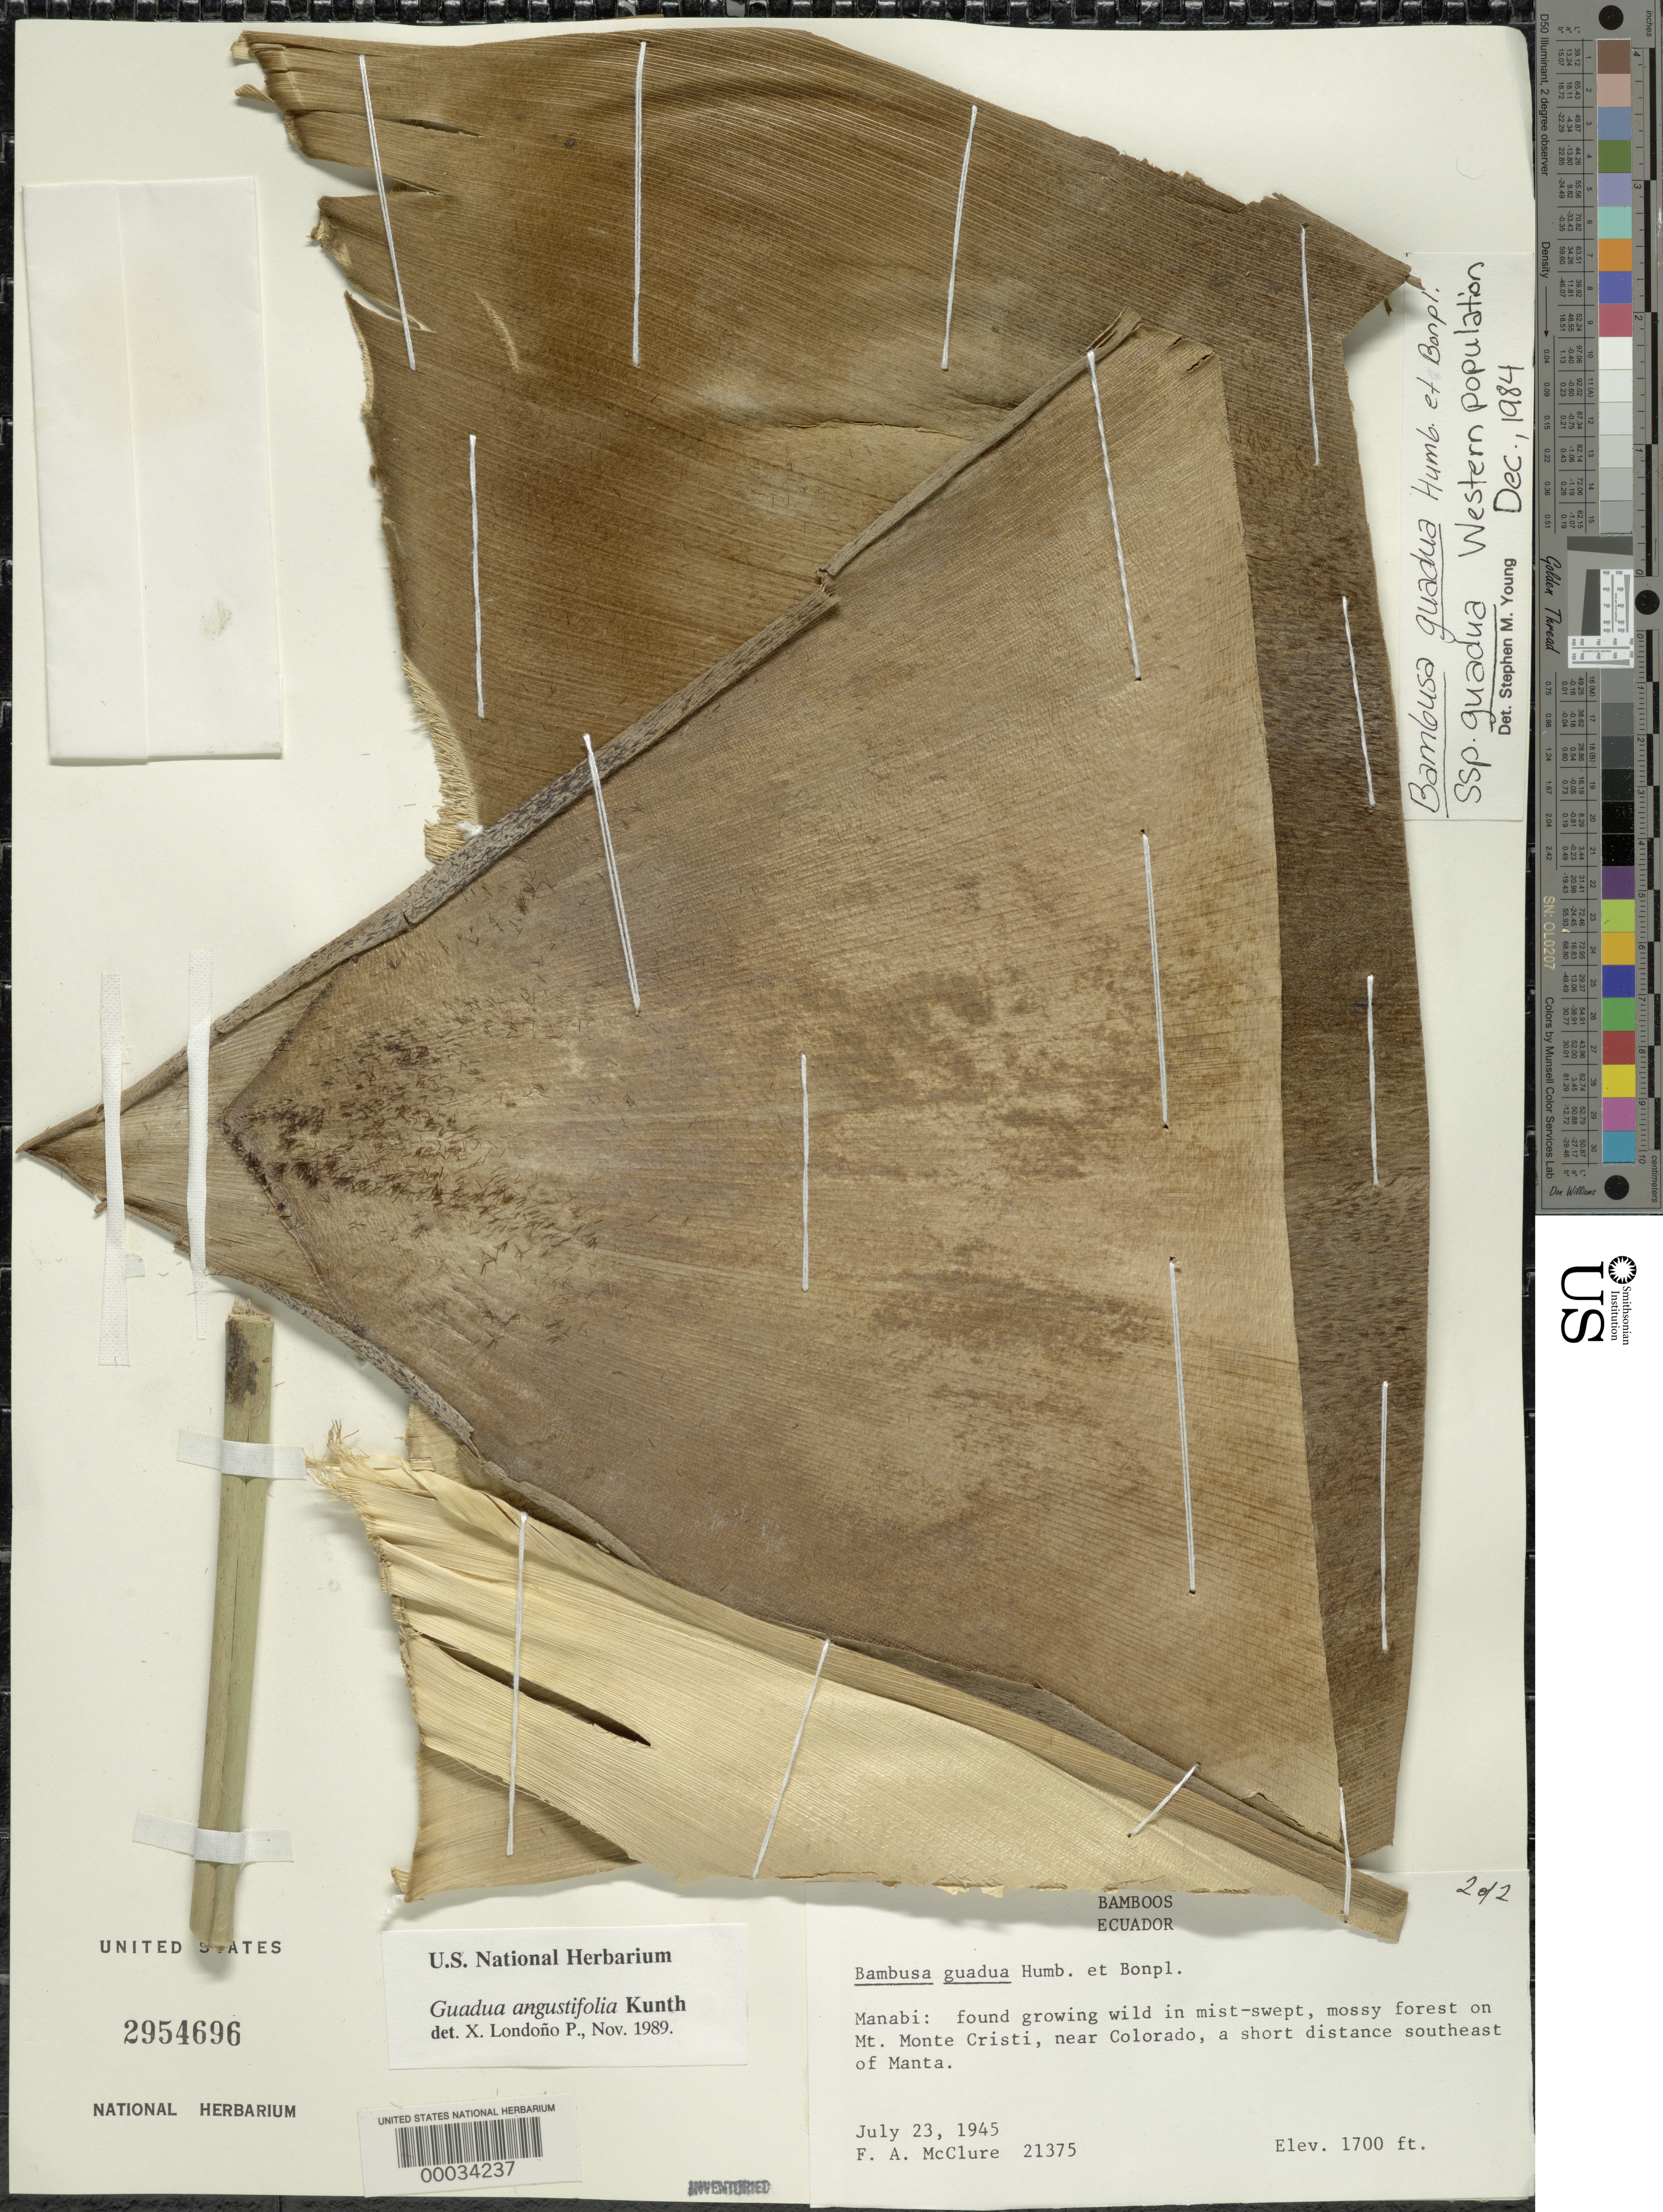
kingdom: Plantae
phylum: Tracheophyta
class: Liliopsida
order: Poales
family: Poaceae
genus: Guadua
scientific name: Guadua angustifolia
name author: Kunth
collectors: F. A. McClure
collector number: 21375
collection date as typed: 23 Jul 1945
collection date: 1945-07-23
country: Ecuador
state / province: Manabí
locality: Mt. Monte cristi, Colorado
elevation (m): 519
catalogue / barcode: US 2954696